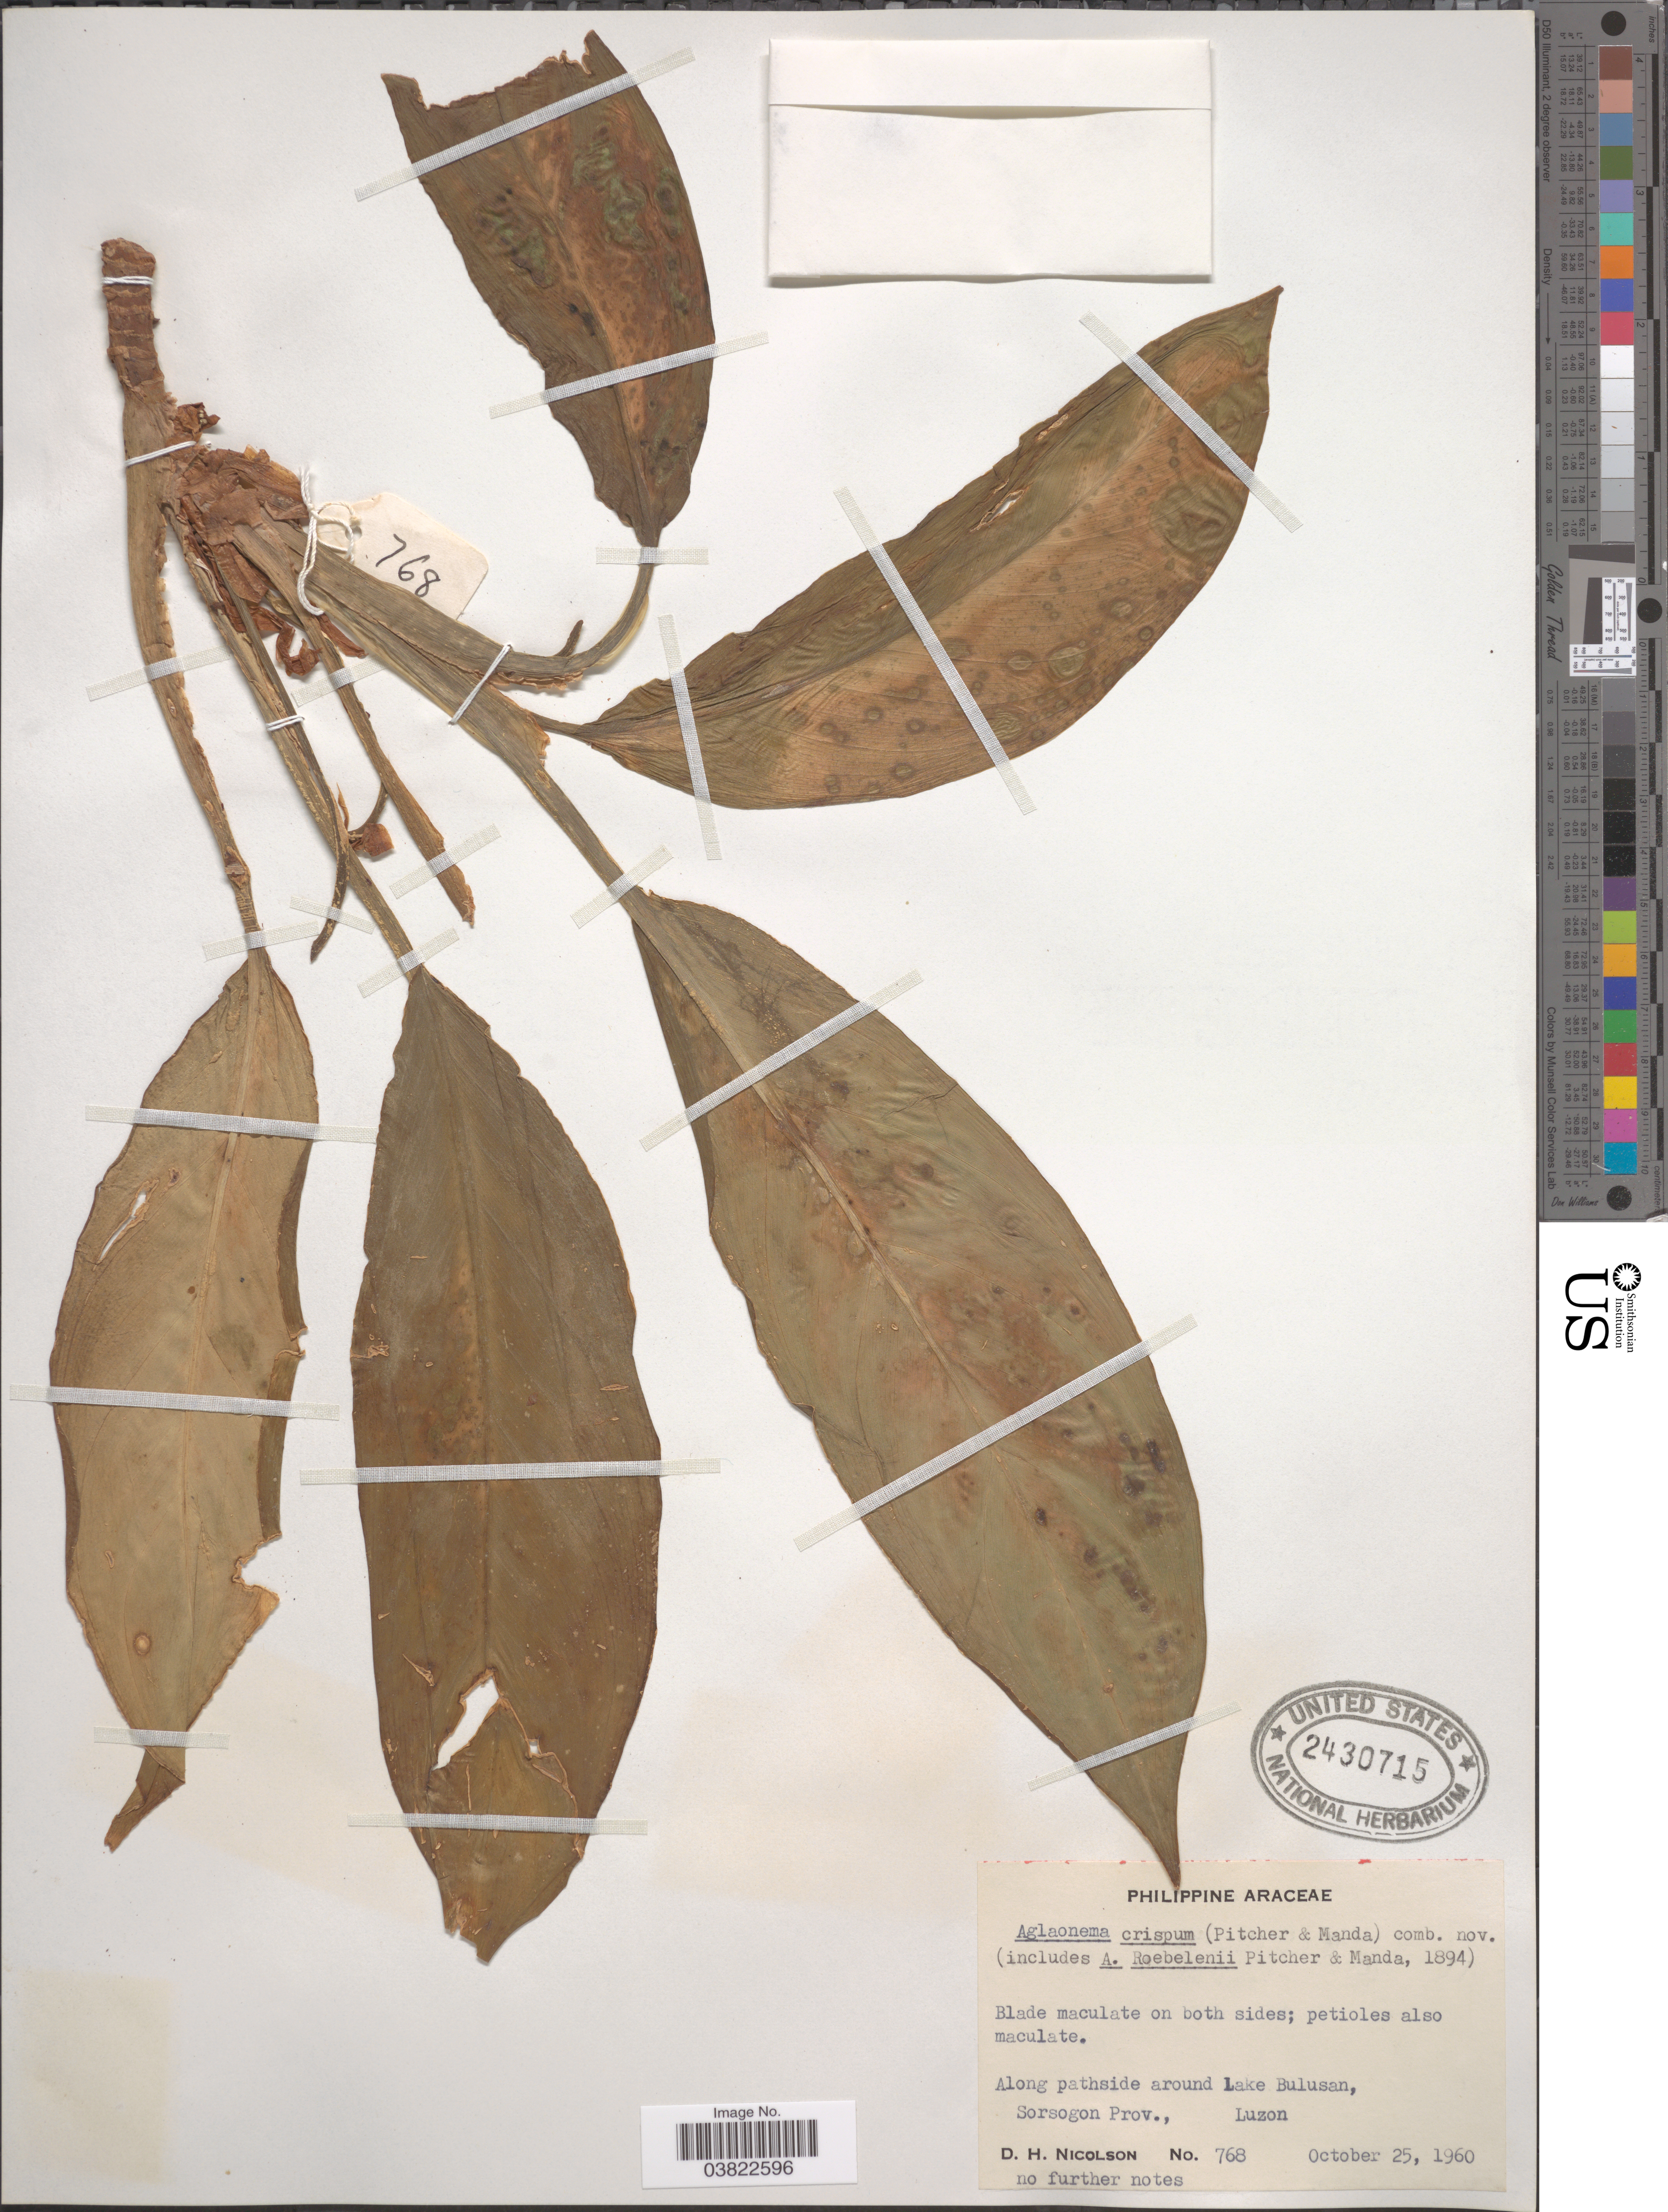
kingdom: Plantae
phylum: Tracheophyta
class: Liliopsida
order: Alismatales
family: Araceae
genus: Aglaonema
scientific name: Aglaonema crispum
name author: (Pitcher & Manda) Nicolson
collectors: D. H. Nicolson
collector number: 768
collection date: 1960-10-25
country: Philippines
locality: Along pathside around Lake Bulusan, Sorsogon Prov., Luzon.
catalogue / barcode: US 2430715